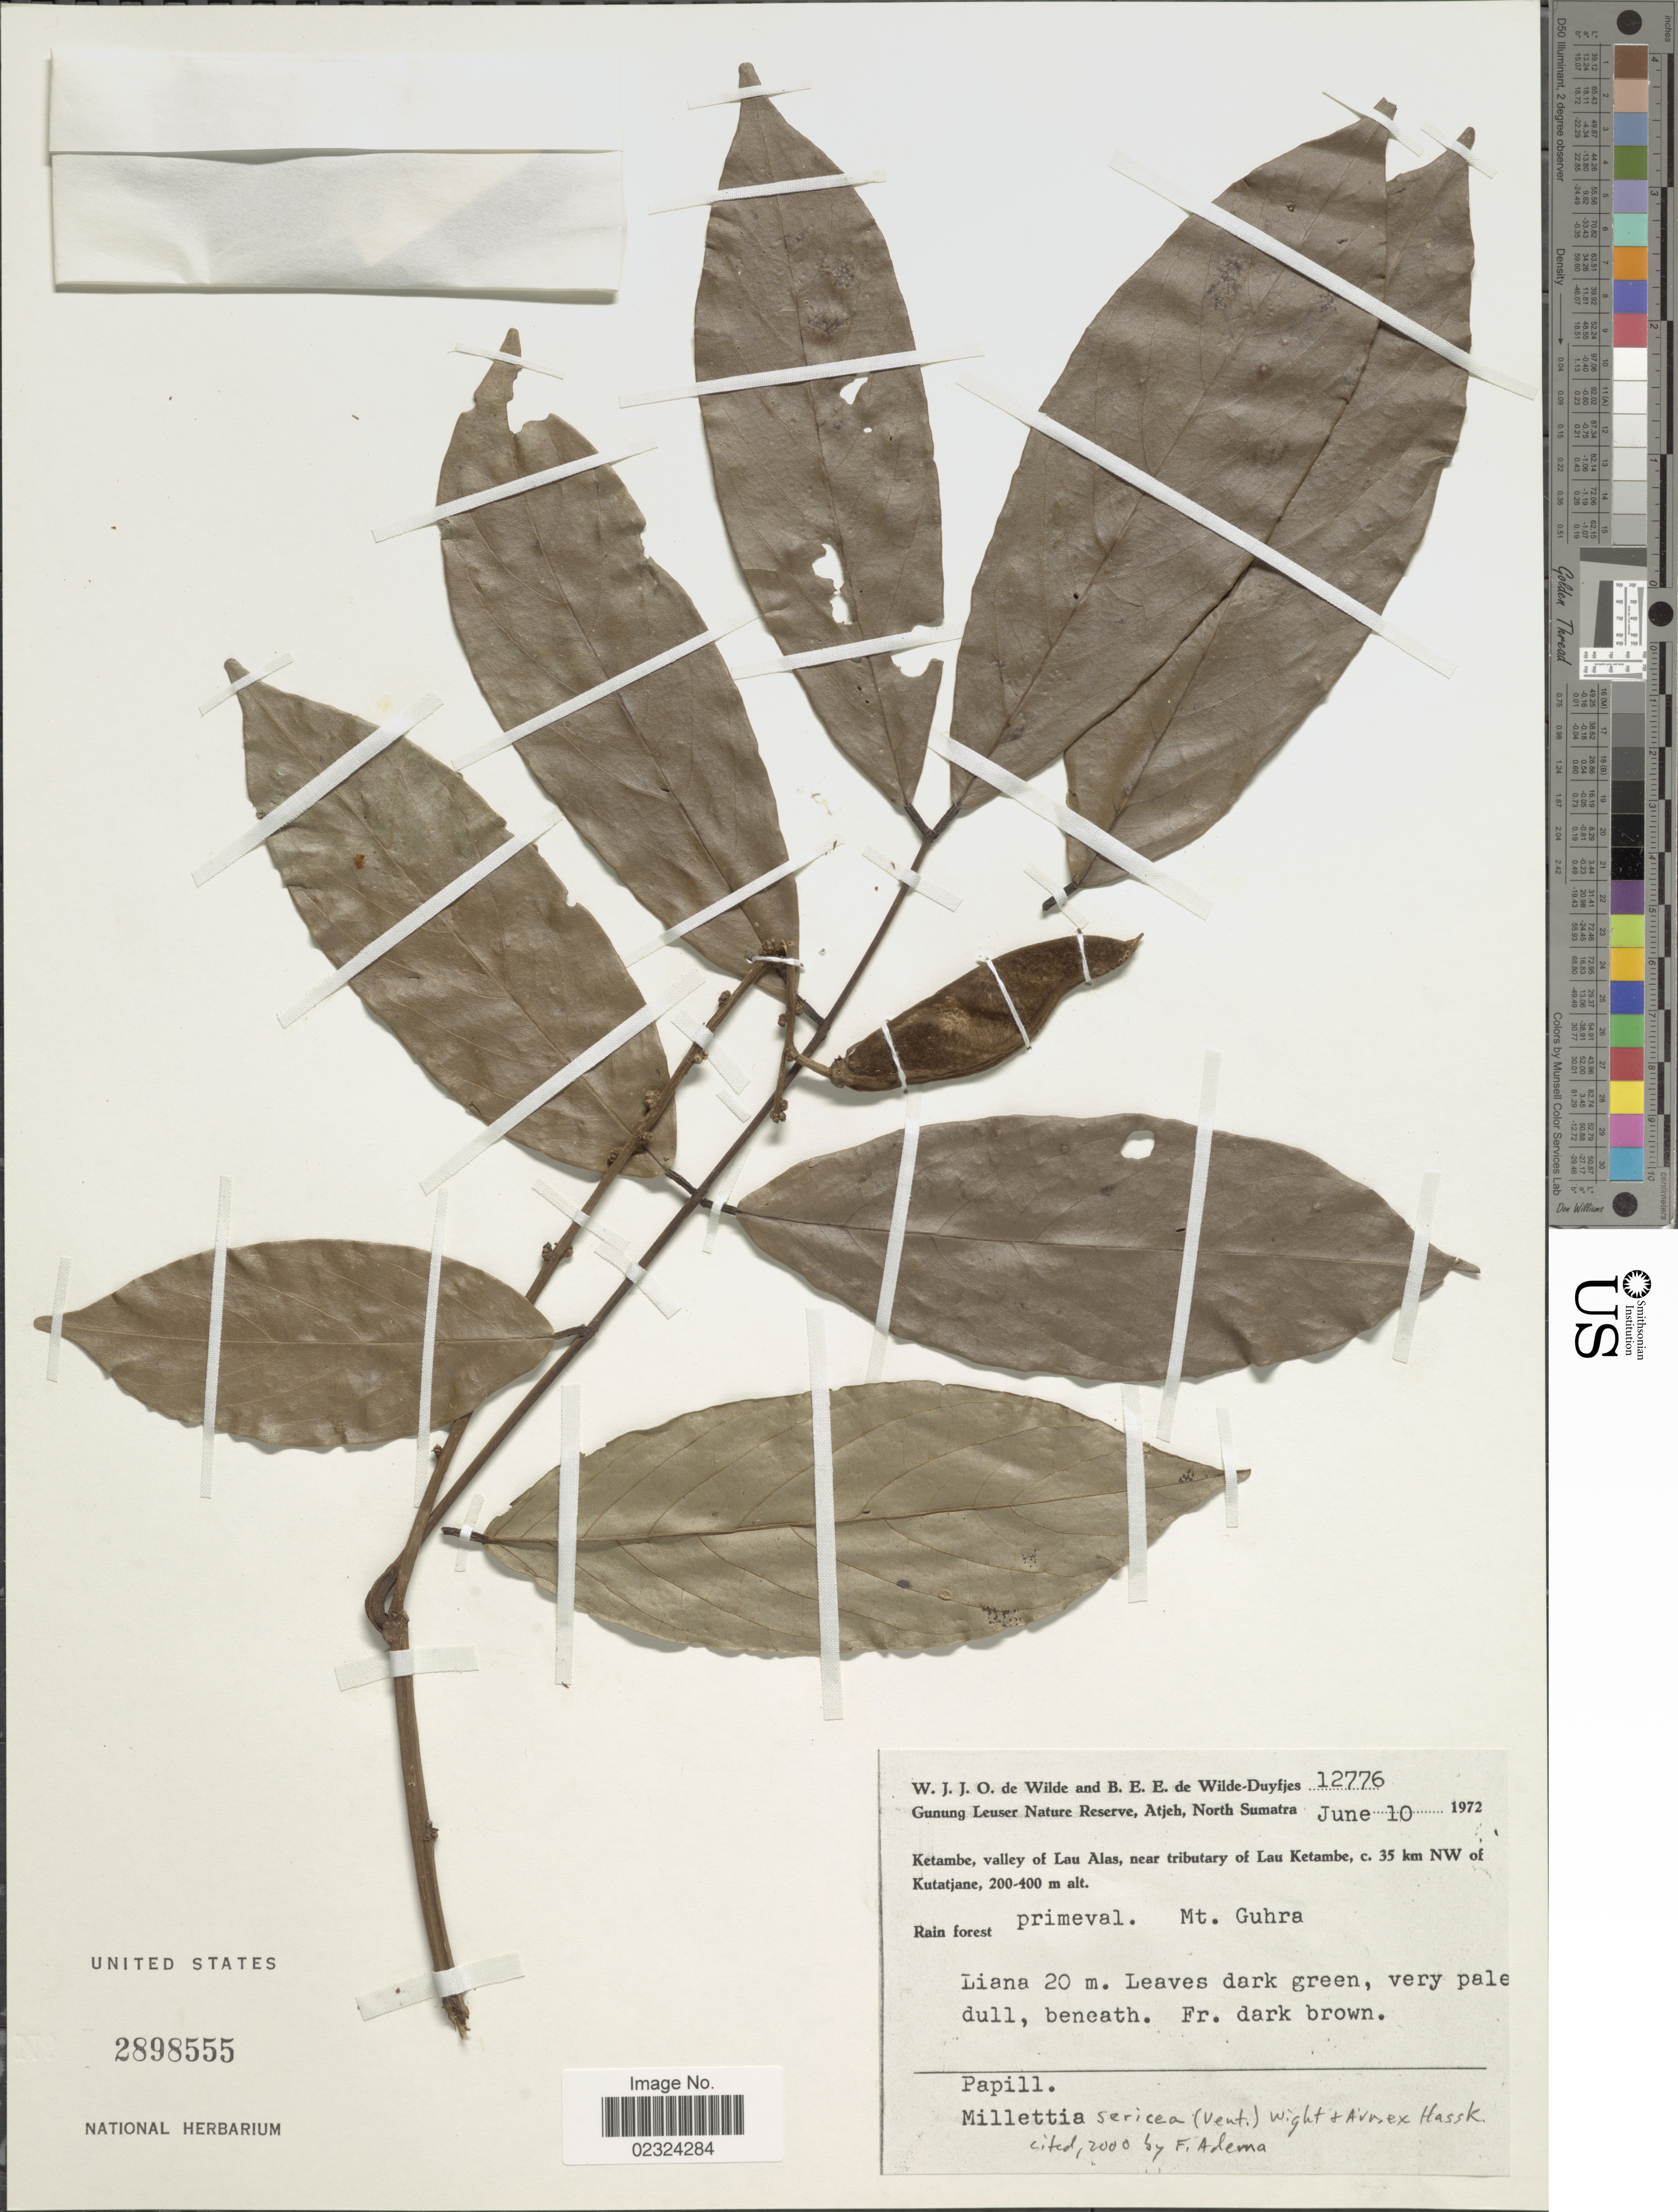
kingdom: Plantae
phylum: Tracheophyta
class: Magnoliopsida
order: Fabales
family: Fabaceae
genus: Millettia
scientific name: Millettia sericea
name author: (Vent.) Wight & Arn.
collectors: W. J. de Wilde & B. E. de Wilde-Duyfjes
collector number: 12776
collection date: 1972-06-10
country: Indonesia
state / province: Sumatra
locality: Gunung Leuser Nature Reserve, Atjeh, North Sumatra. Ketambe, valley of Lau Ales, near tributary of Lau Ketambe, c. 35 km NW of Kutatjane. Mt. Guhra.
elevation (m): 200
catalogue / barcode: US 2898555